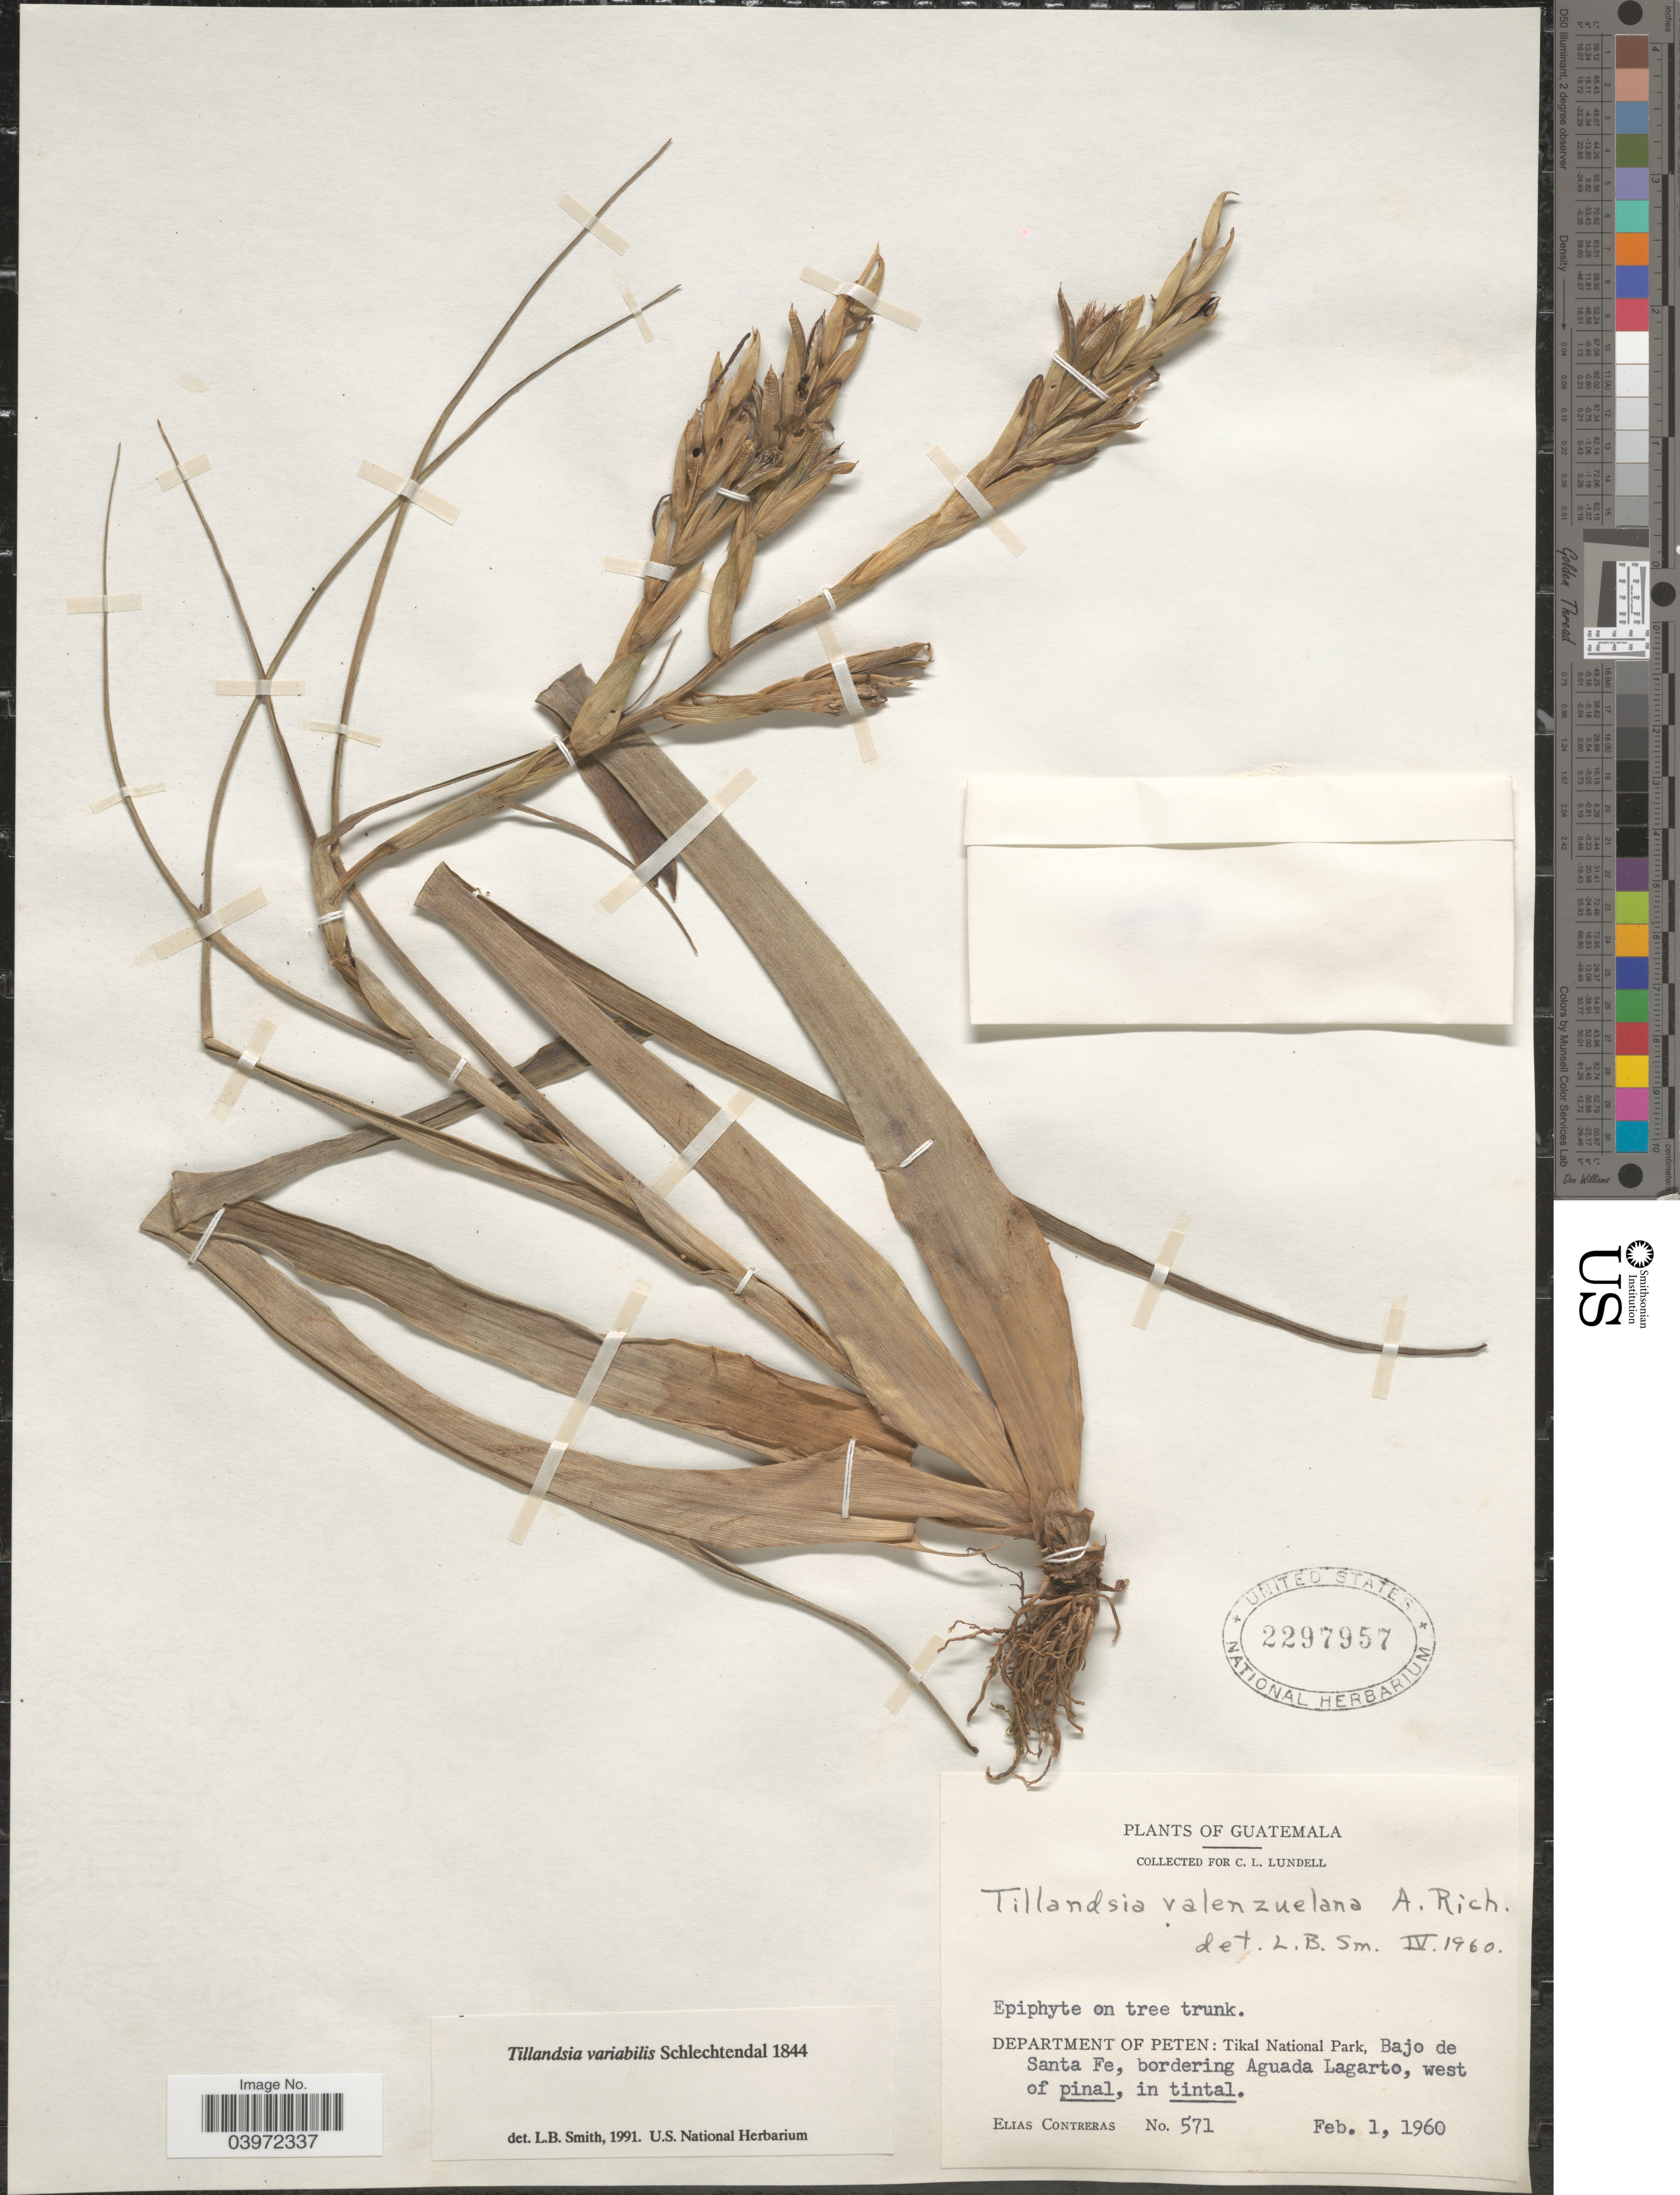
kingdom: Plantae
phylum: Tracheophyta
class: Liliopsida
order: Poales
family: Bromeliaceae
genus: Tillandsia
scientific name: Tillandsia variabilis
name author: Schltdl.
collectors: E. Contreras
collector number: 571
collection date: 1960-02-01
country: Guatemala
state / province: El Peten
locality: Epiphyte on tree trunk. Department of Peten: Tikal National Park, Bajo de Santa Fe, bordering Aguada Lagarto, west of pinal, in tintal.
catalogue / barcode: US 2297957